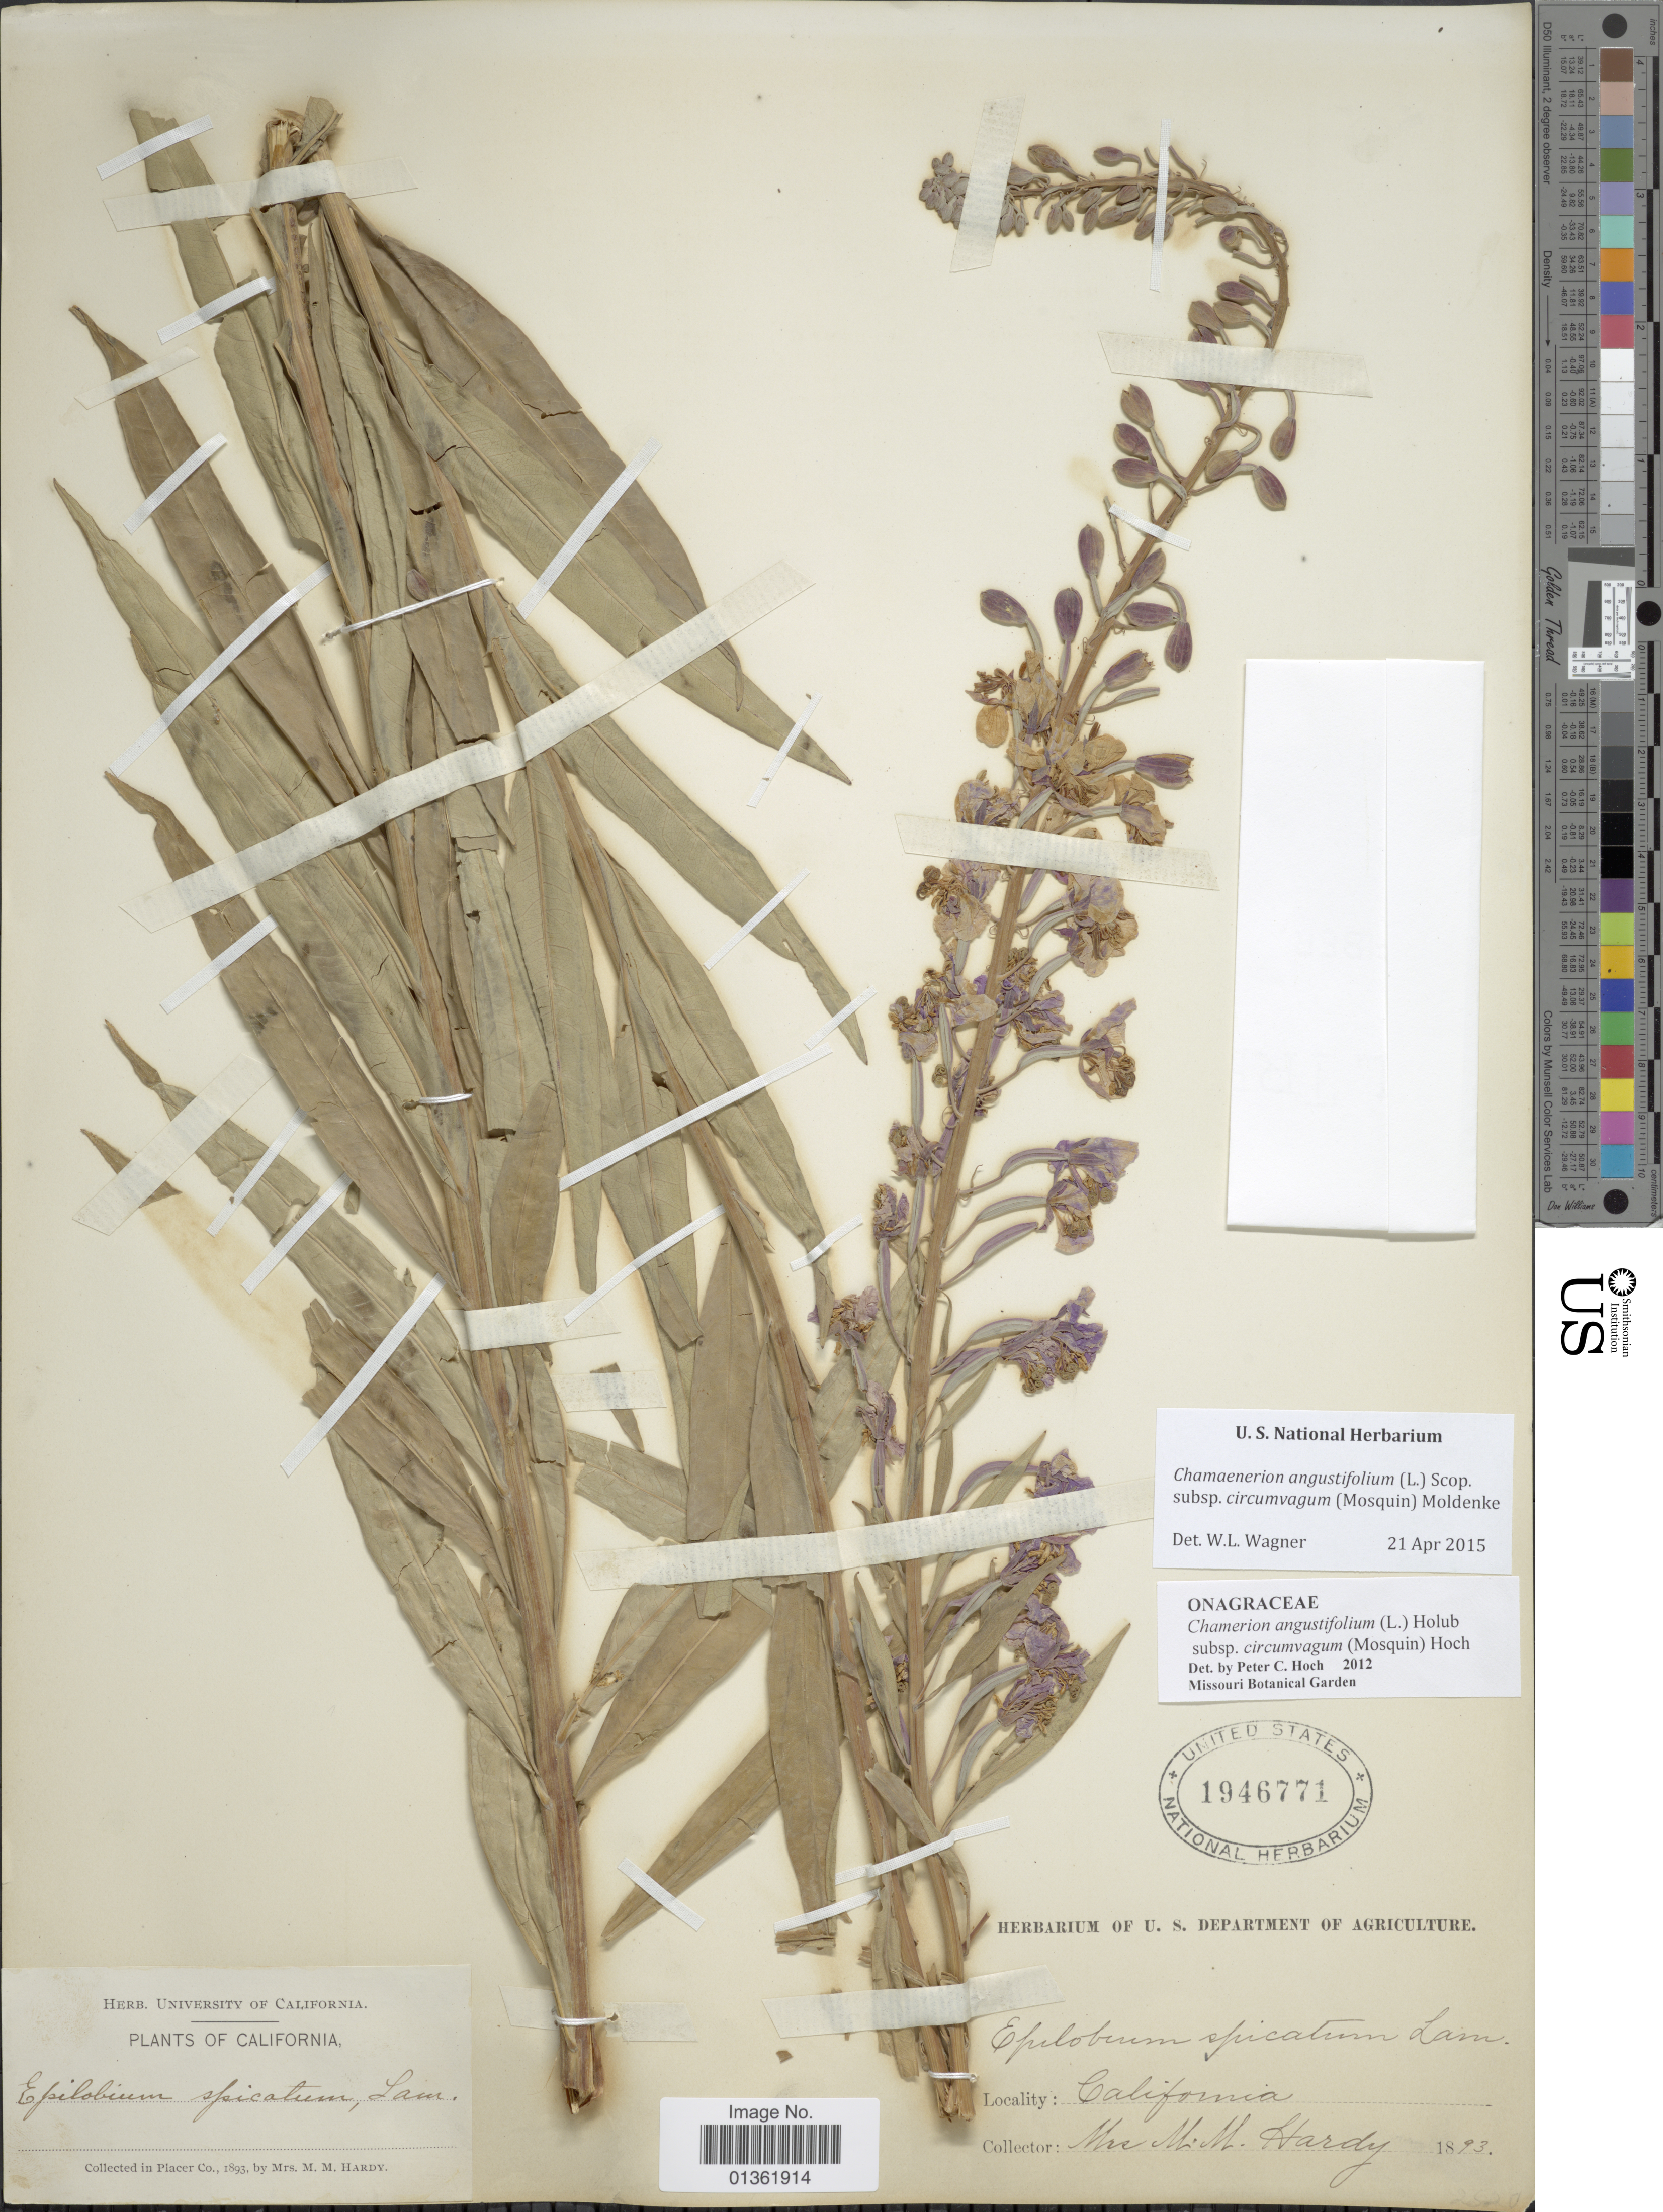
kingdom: Plantae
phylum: Tracheophyta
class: Magnoliopsida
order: Myrtales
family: Onagraceae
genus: Chamaenerion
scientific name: Chamaenerion angustifolium subsp. circumvagum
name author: (Mosquin) Moldenke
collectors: Mrs. M. M. Hardy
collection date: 1893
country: United States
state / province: California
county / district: Placer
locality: Placer Co.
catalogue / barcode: US 1946771